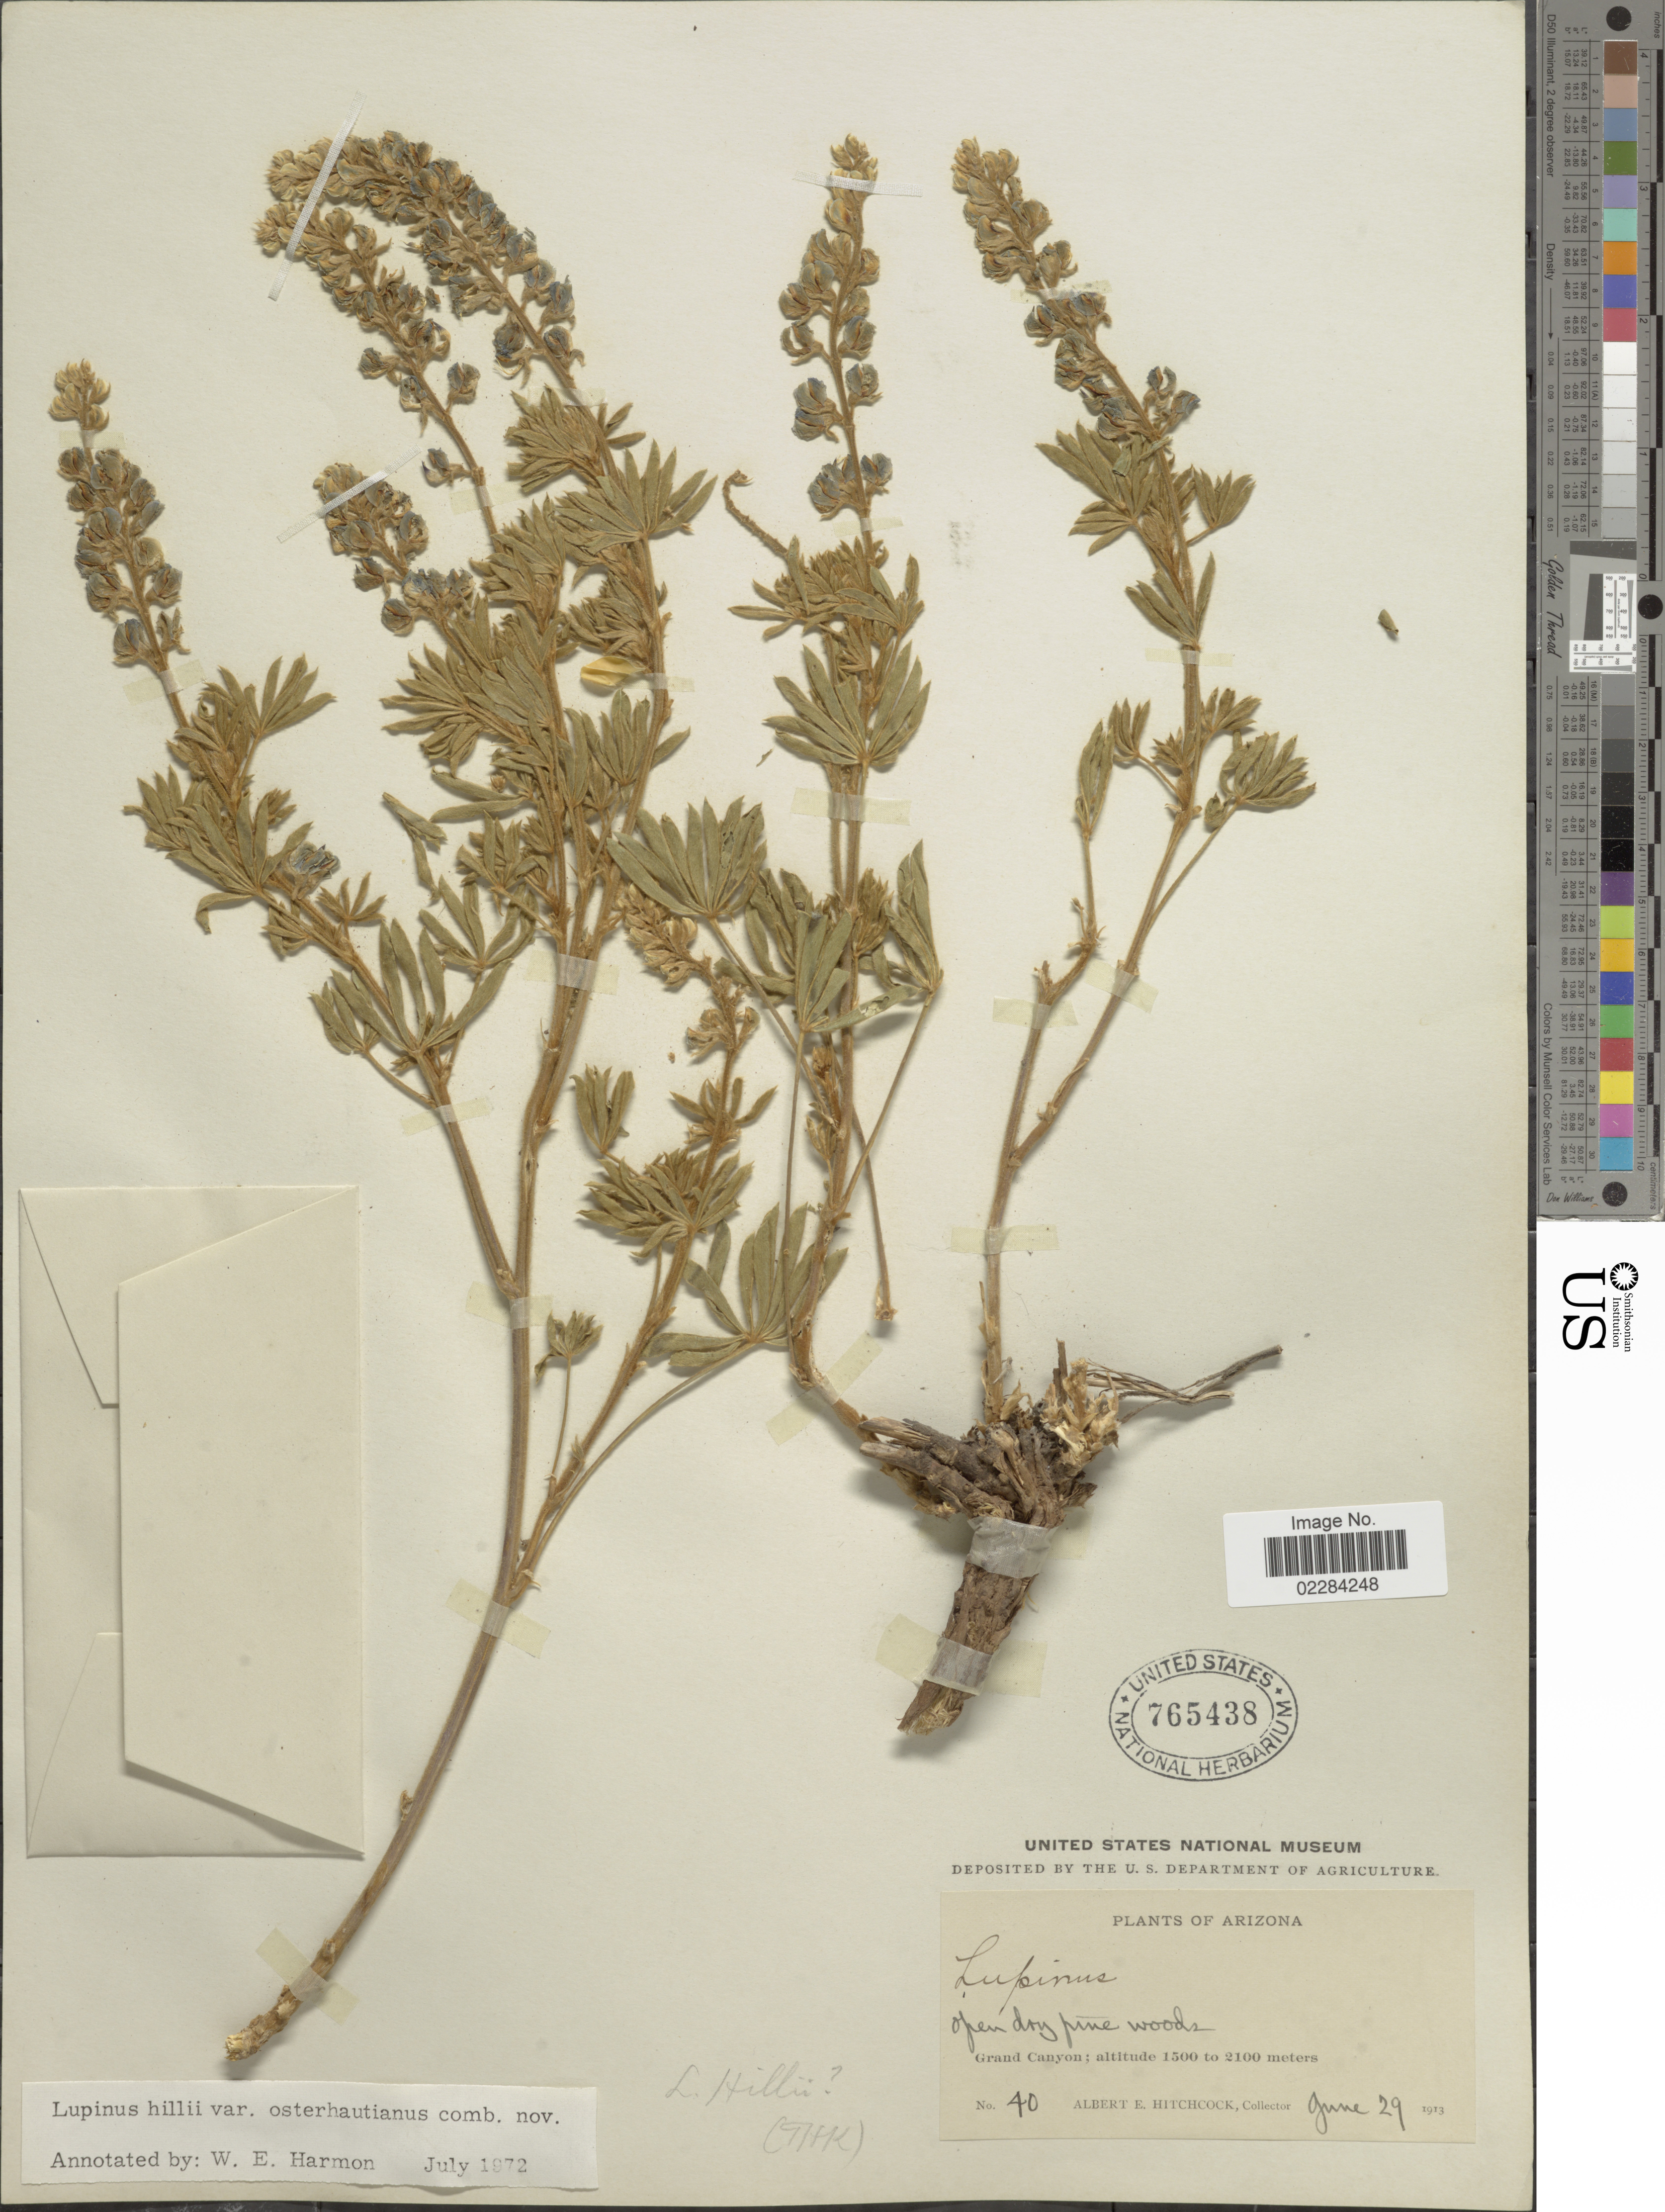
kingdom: Plantae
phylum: Tracheophyta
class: Magnoliopsida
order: Fabales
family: Fabaceae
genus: Lupinus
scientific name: Lupinus hillii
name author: Greene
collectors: A. Hitchcock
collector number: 40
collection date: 1913-06-29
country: United States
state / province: Arizona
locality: Open dry pine woods. Grand Canyon.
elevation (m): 1500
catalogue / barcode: US 765438